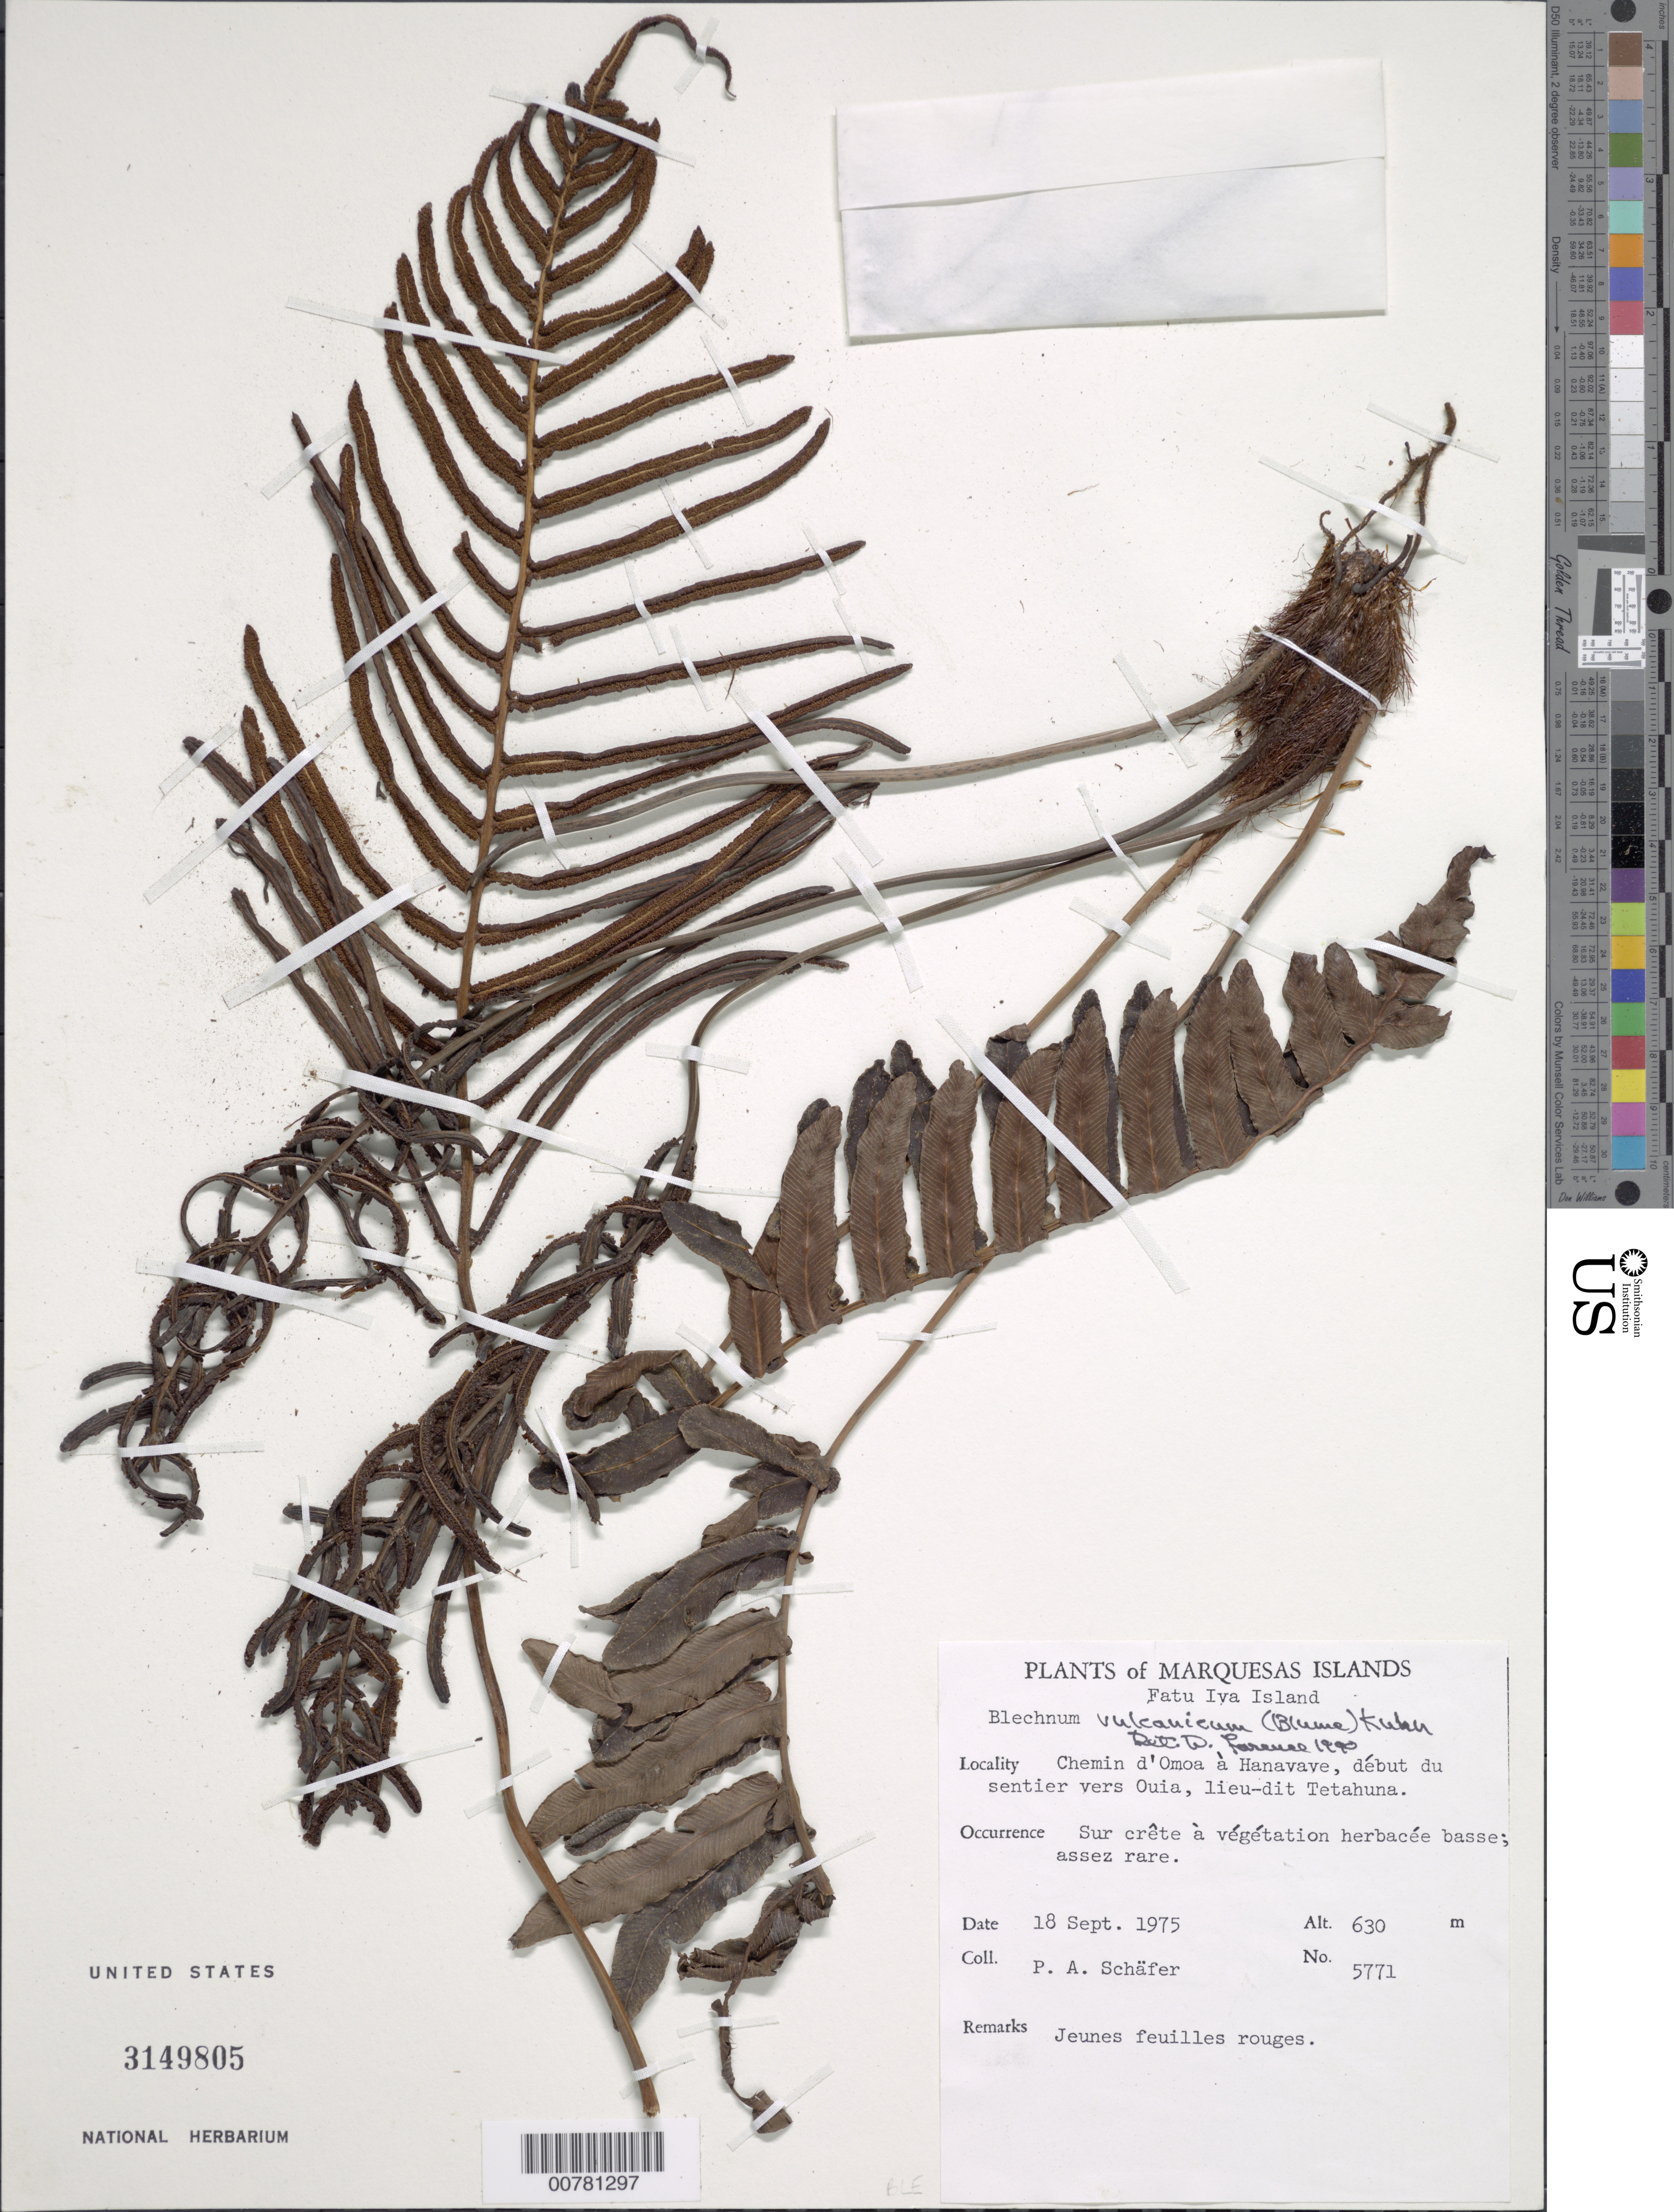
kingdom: Plantae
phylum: Tracheophyta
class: Polypodiopsida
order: Polypodiales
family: Blechnaceae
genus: Blechnum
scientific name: Blechnum vulcanicum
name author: (Blume) Kuhn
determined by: Lorence, David H., (PTBG), National Tropical Botanical Garden (UNITED STATES)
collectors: P. A. Schäfer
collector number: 5771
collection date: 1975-09-18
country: French Polynesia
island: Fatu Hiva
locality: Chemin d'Omo'a à Hanavave, début du sentier vers Ouia, lieu-dit Tetahuna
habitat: Sur crête à végétation herbacée basse; assez rare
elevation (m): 630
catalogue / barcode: US 3149805